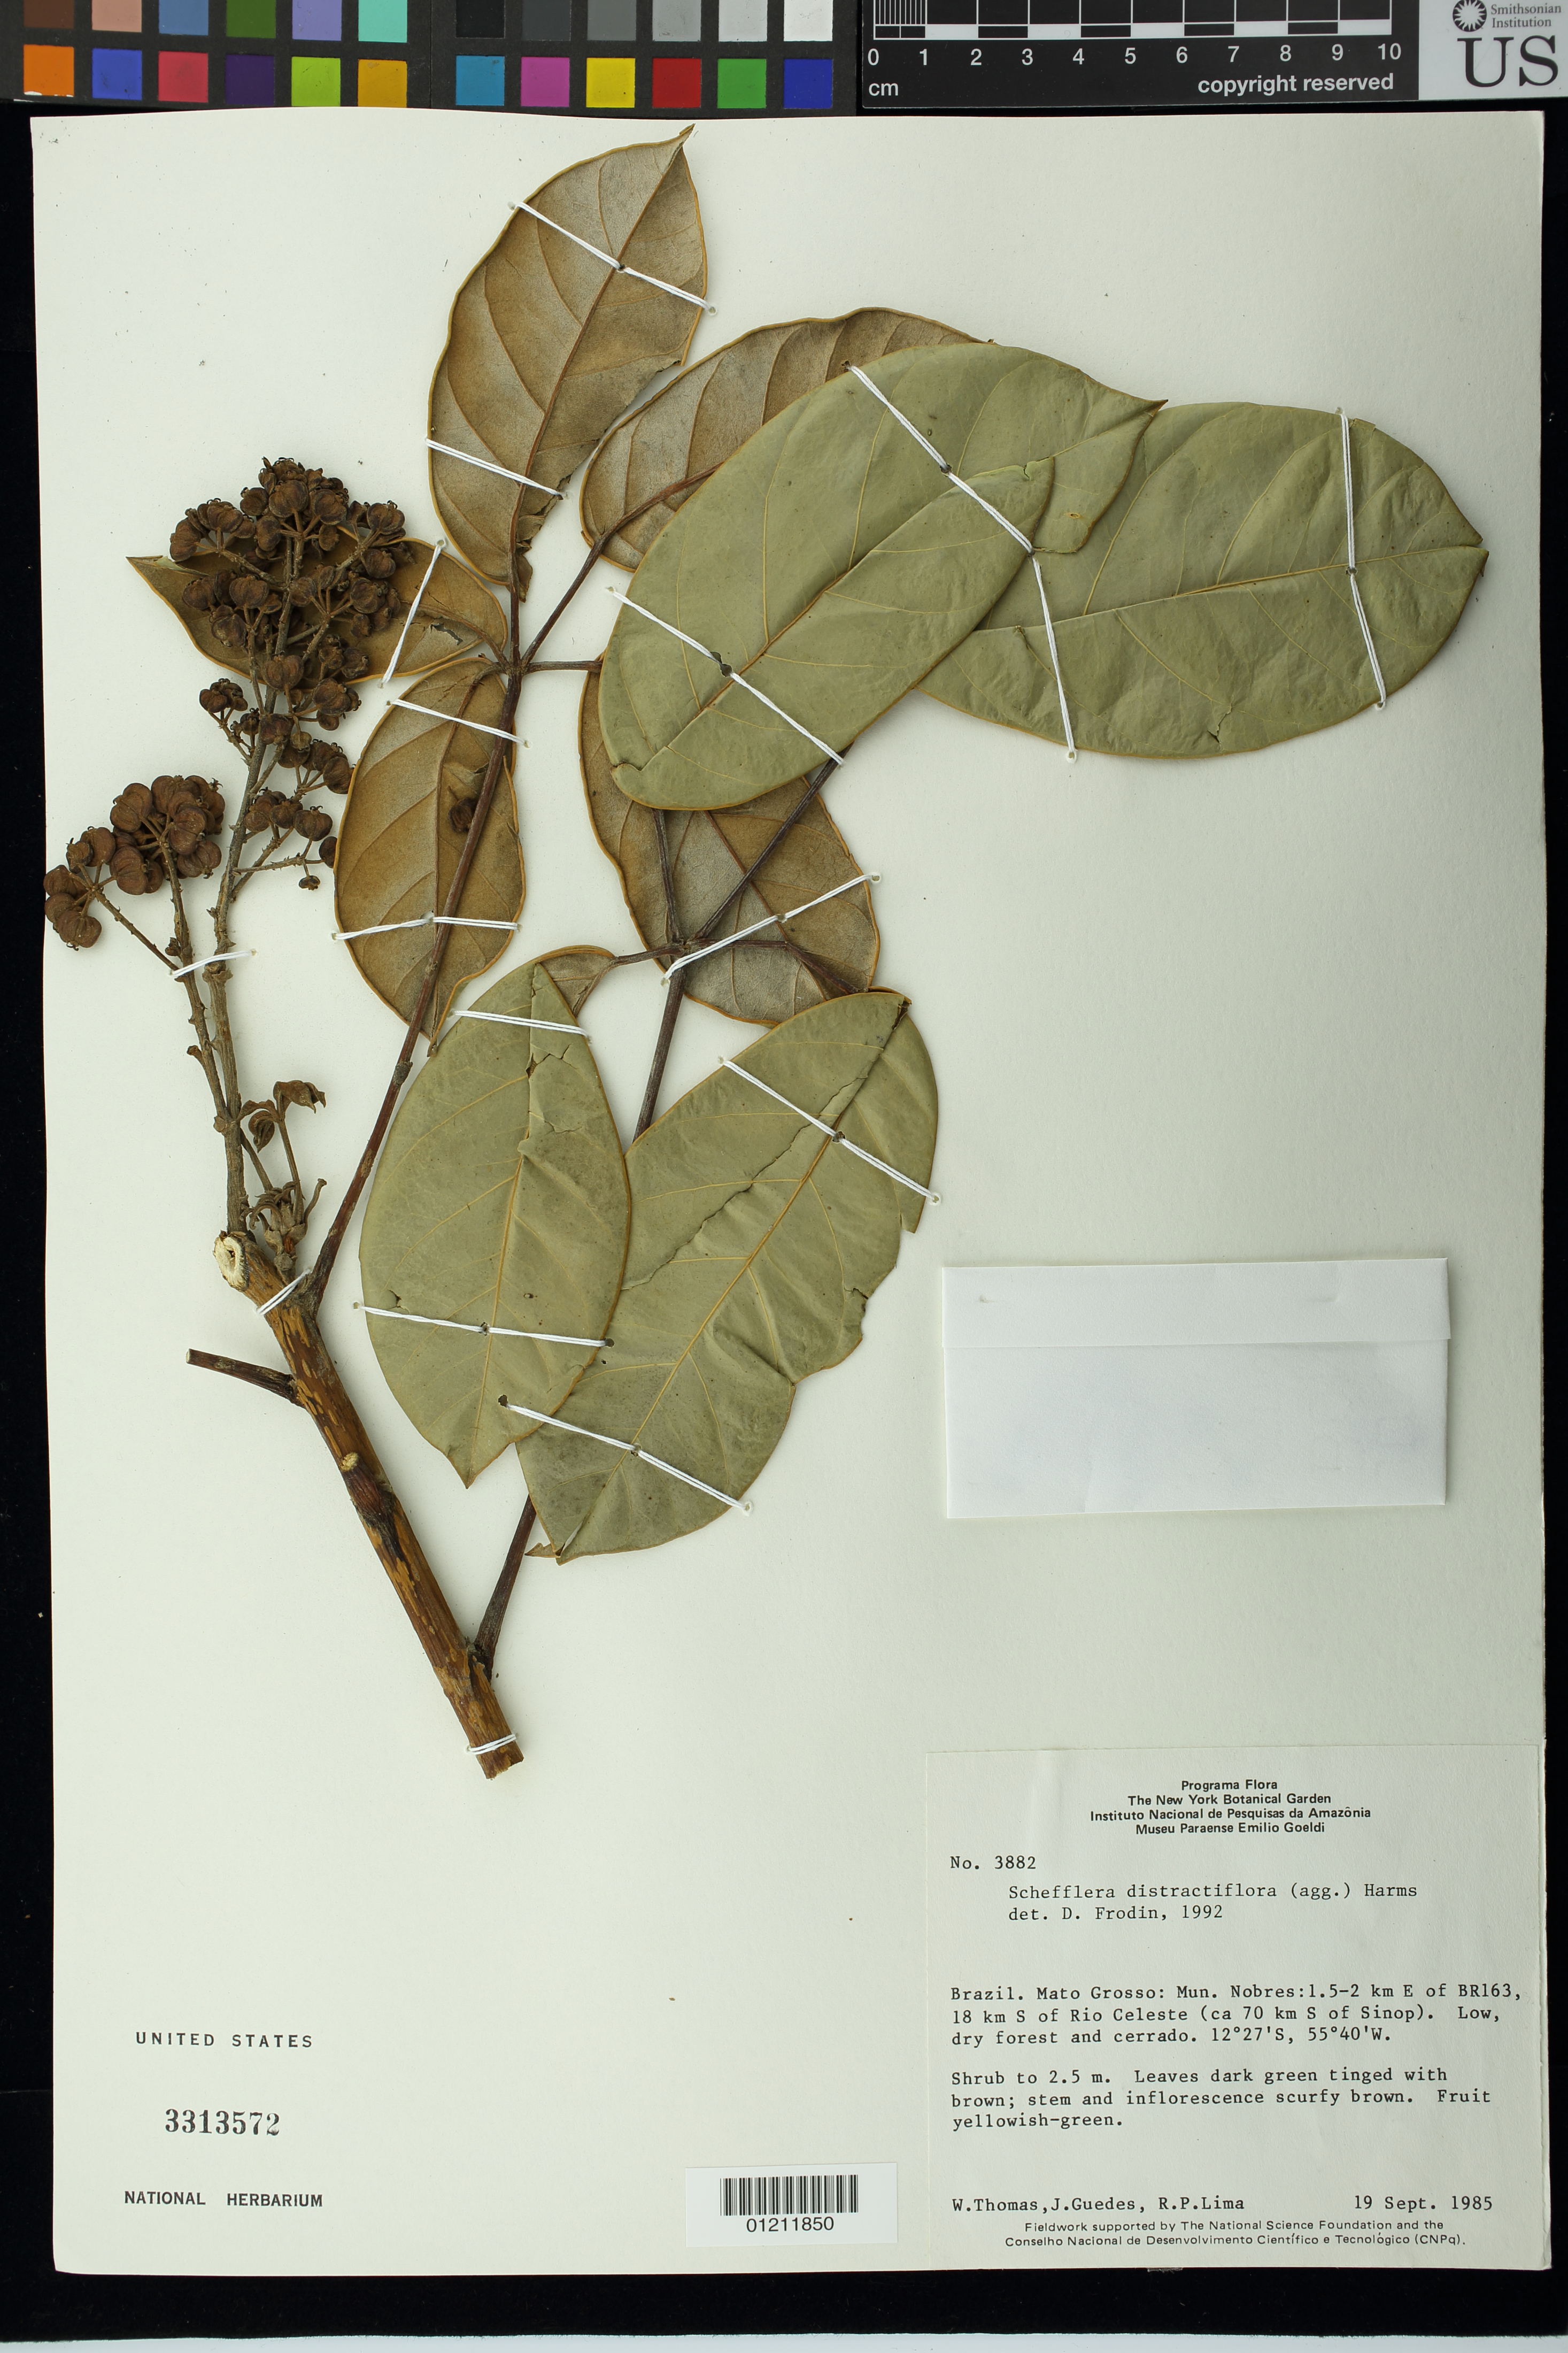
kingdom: Plantae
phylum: Tracheophyta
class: Magnoliopsida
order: Apiales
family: Araliaceae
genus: Schefflera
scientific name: Schefflera distractiflora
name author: (Harms) Frodin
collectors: W. Thomas, J. Guedes & R. P. Lima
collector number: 3882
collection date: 1985-09-19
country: Brazil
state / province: Mato Grosso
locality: Mun. Nobres: 1.5-2 km E of BR163, 18 km S of Rio Celeste (ca 70 km S of Sinop). Low, dry forest and cerrado.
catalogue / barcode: US 3313572